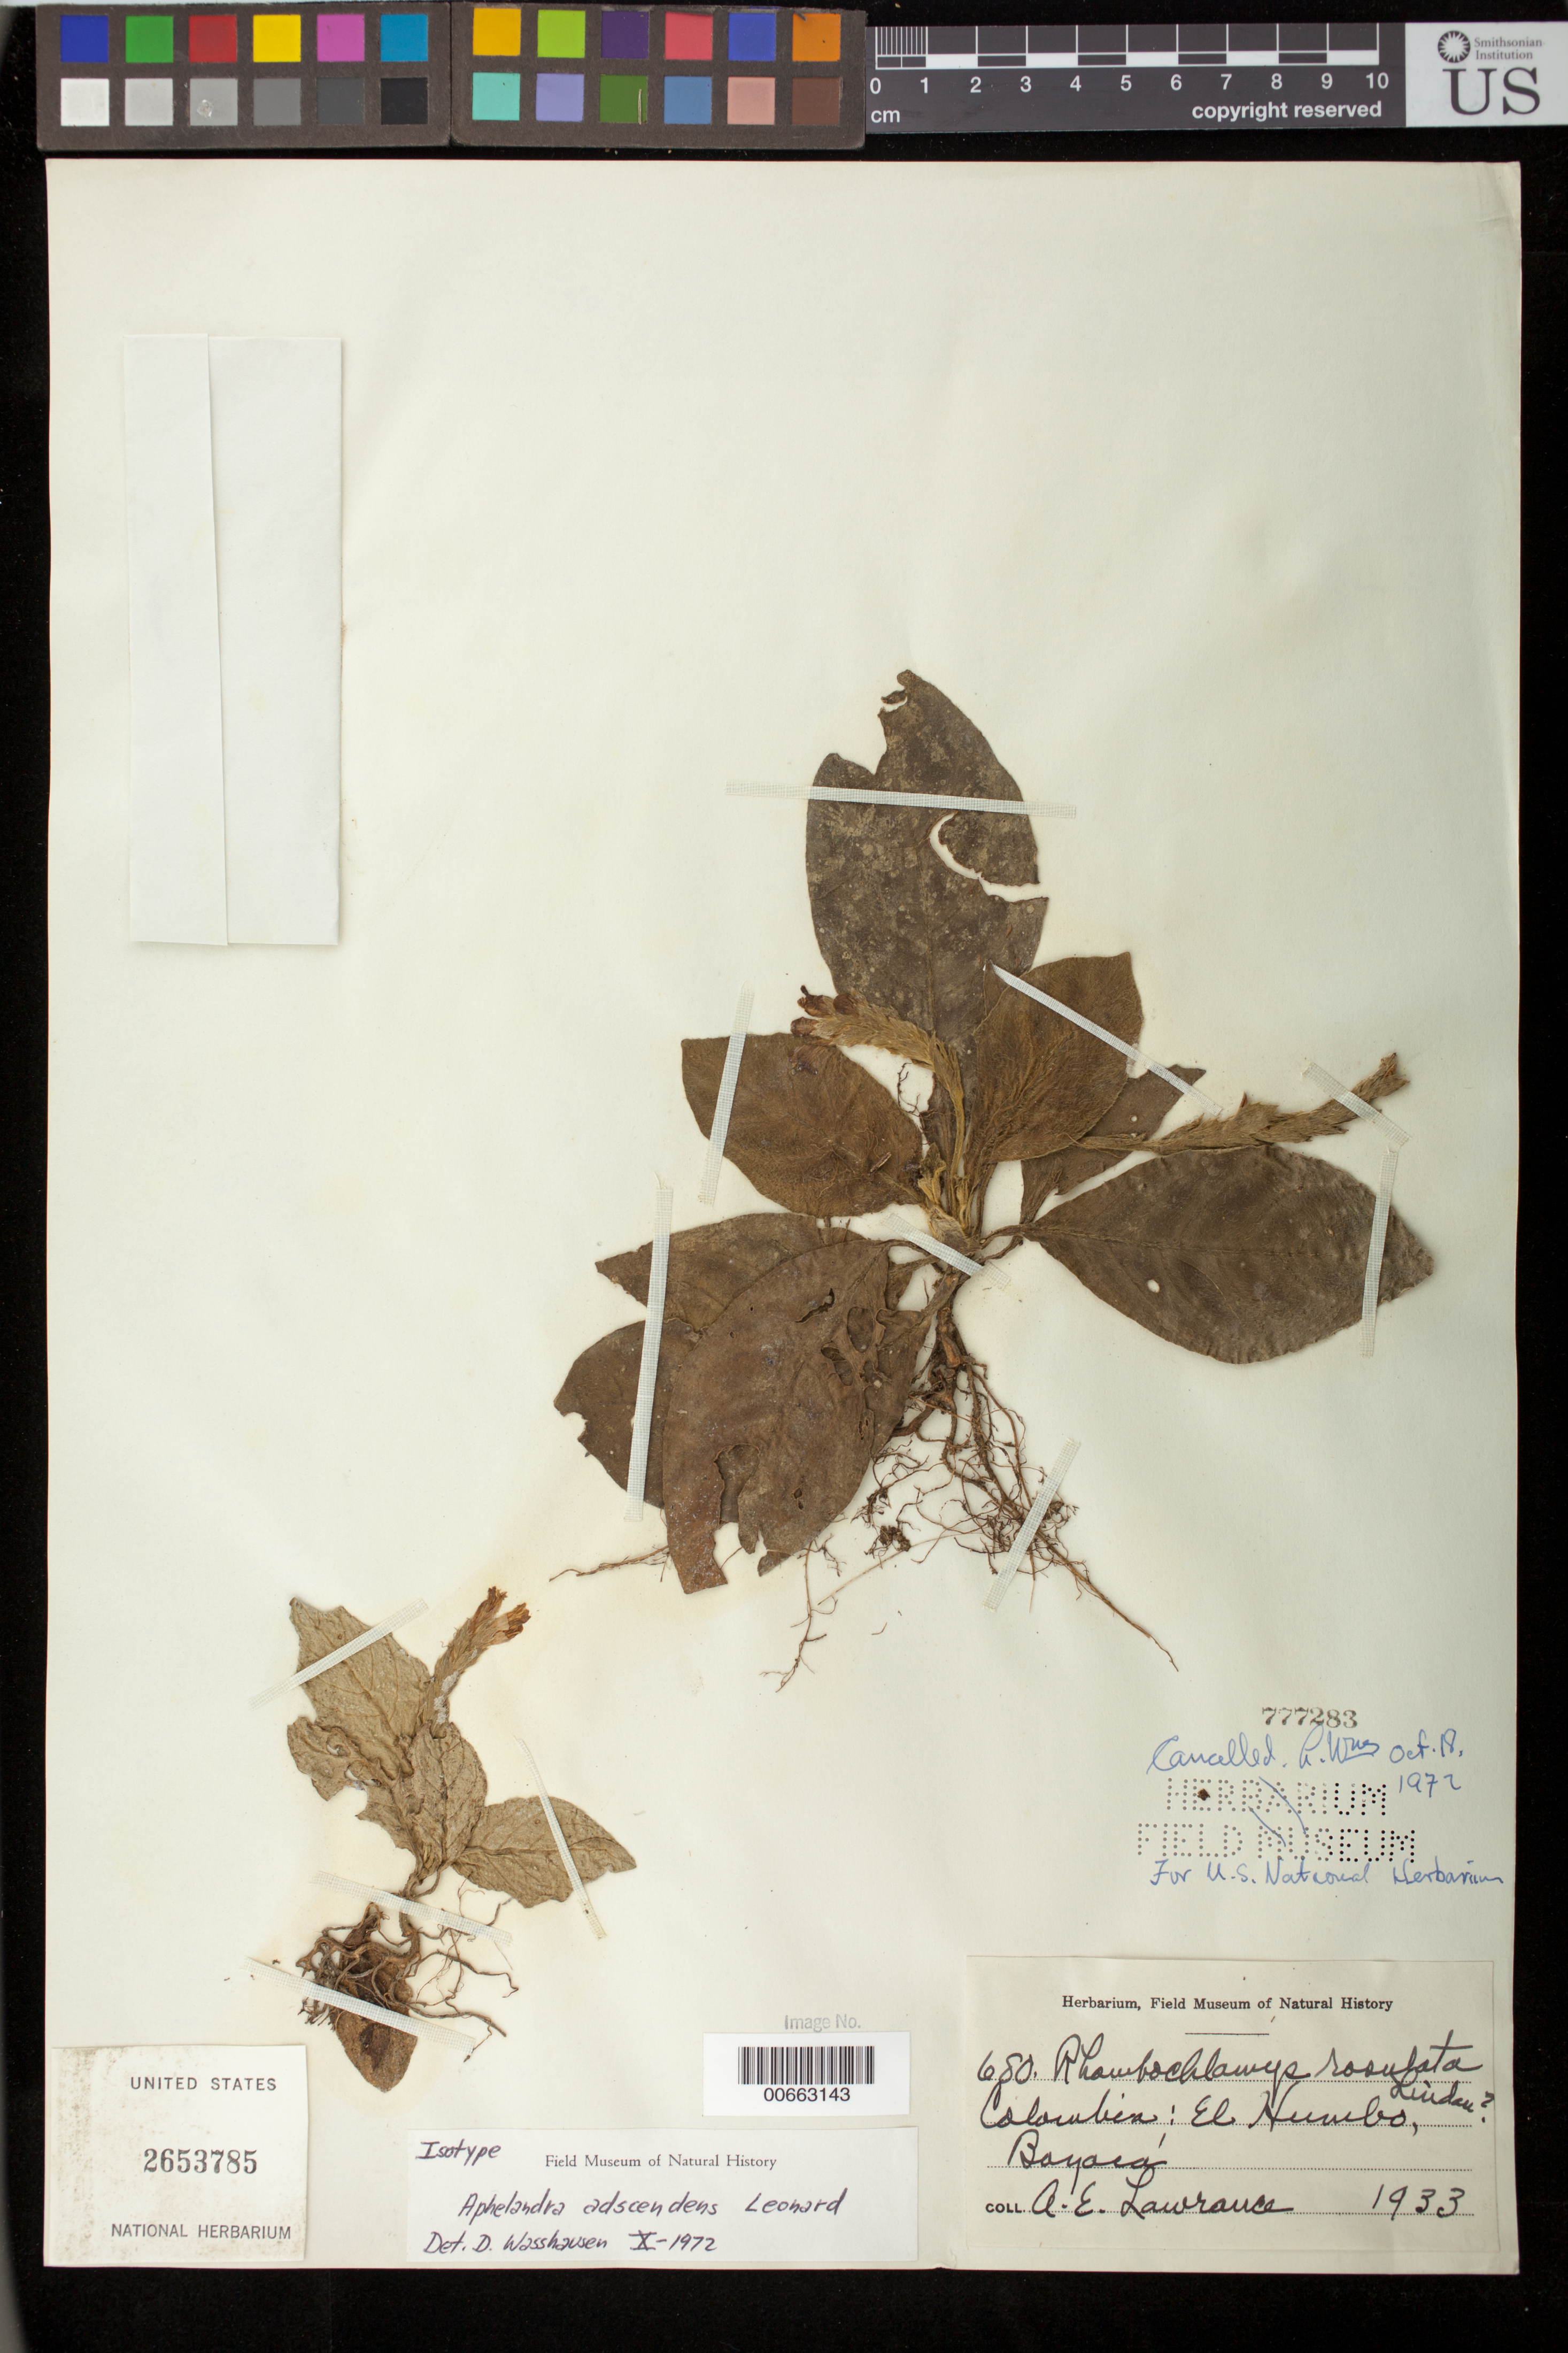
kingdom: Plantae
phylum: Tracheophyta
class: Magnoliopsida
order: Lamiales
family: Acanthaceae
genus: Aphelandra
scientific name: Aphelandra adscendens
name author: Leonard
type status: Isotype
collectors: A. Lawrance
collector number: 680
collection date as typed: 17 Mar 1933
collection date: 1933-03-17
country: Colombia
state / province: Boyacá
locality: El Umbo, 130 mi N of Bogota.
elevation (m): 1000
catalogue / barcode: US 2653785